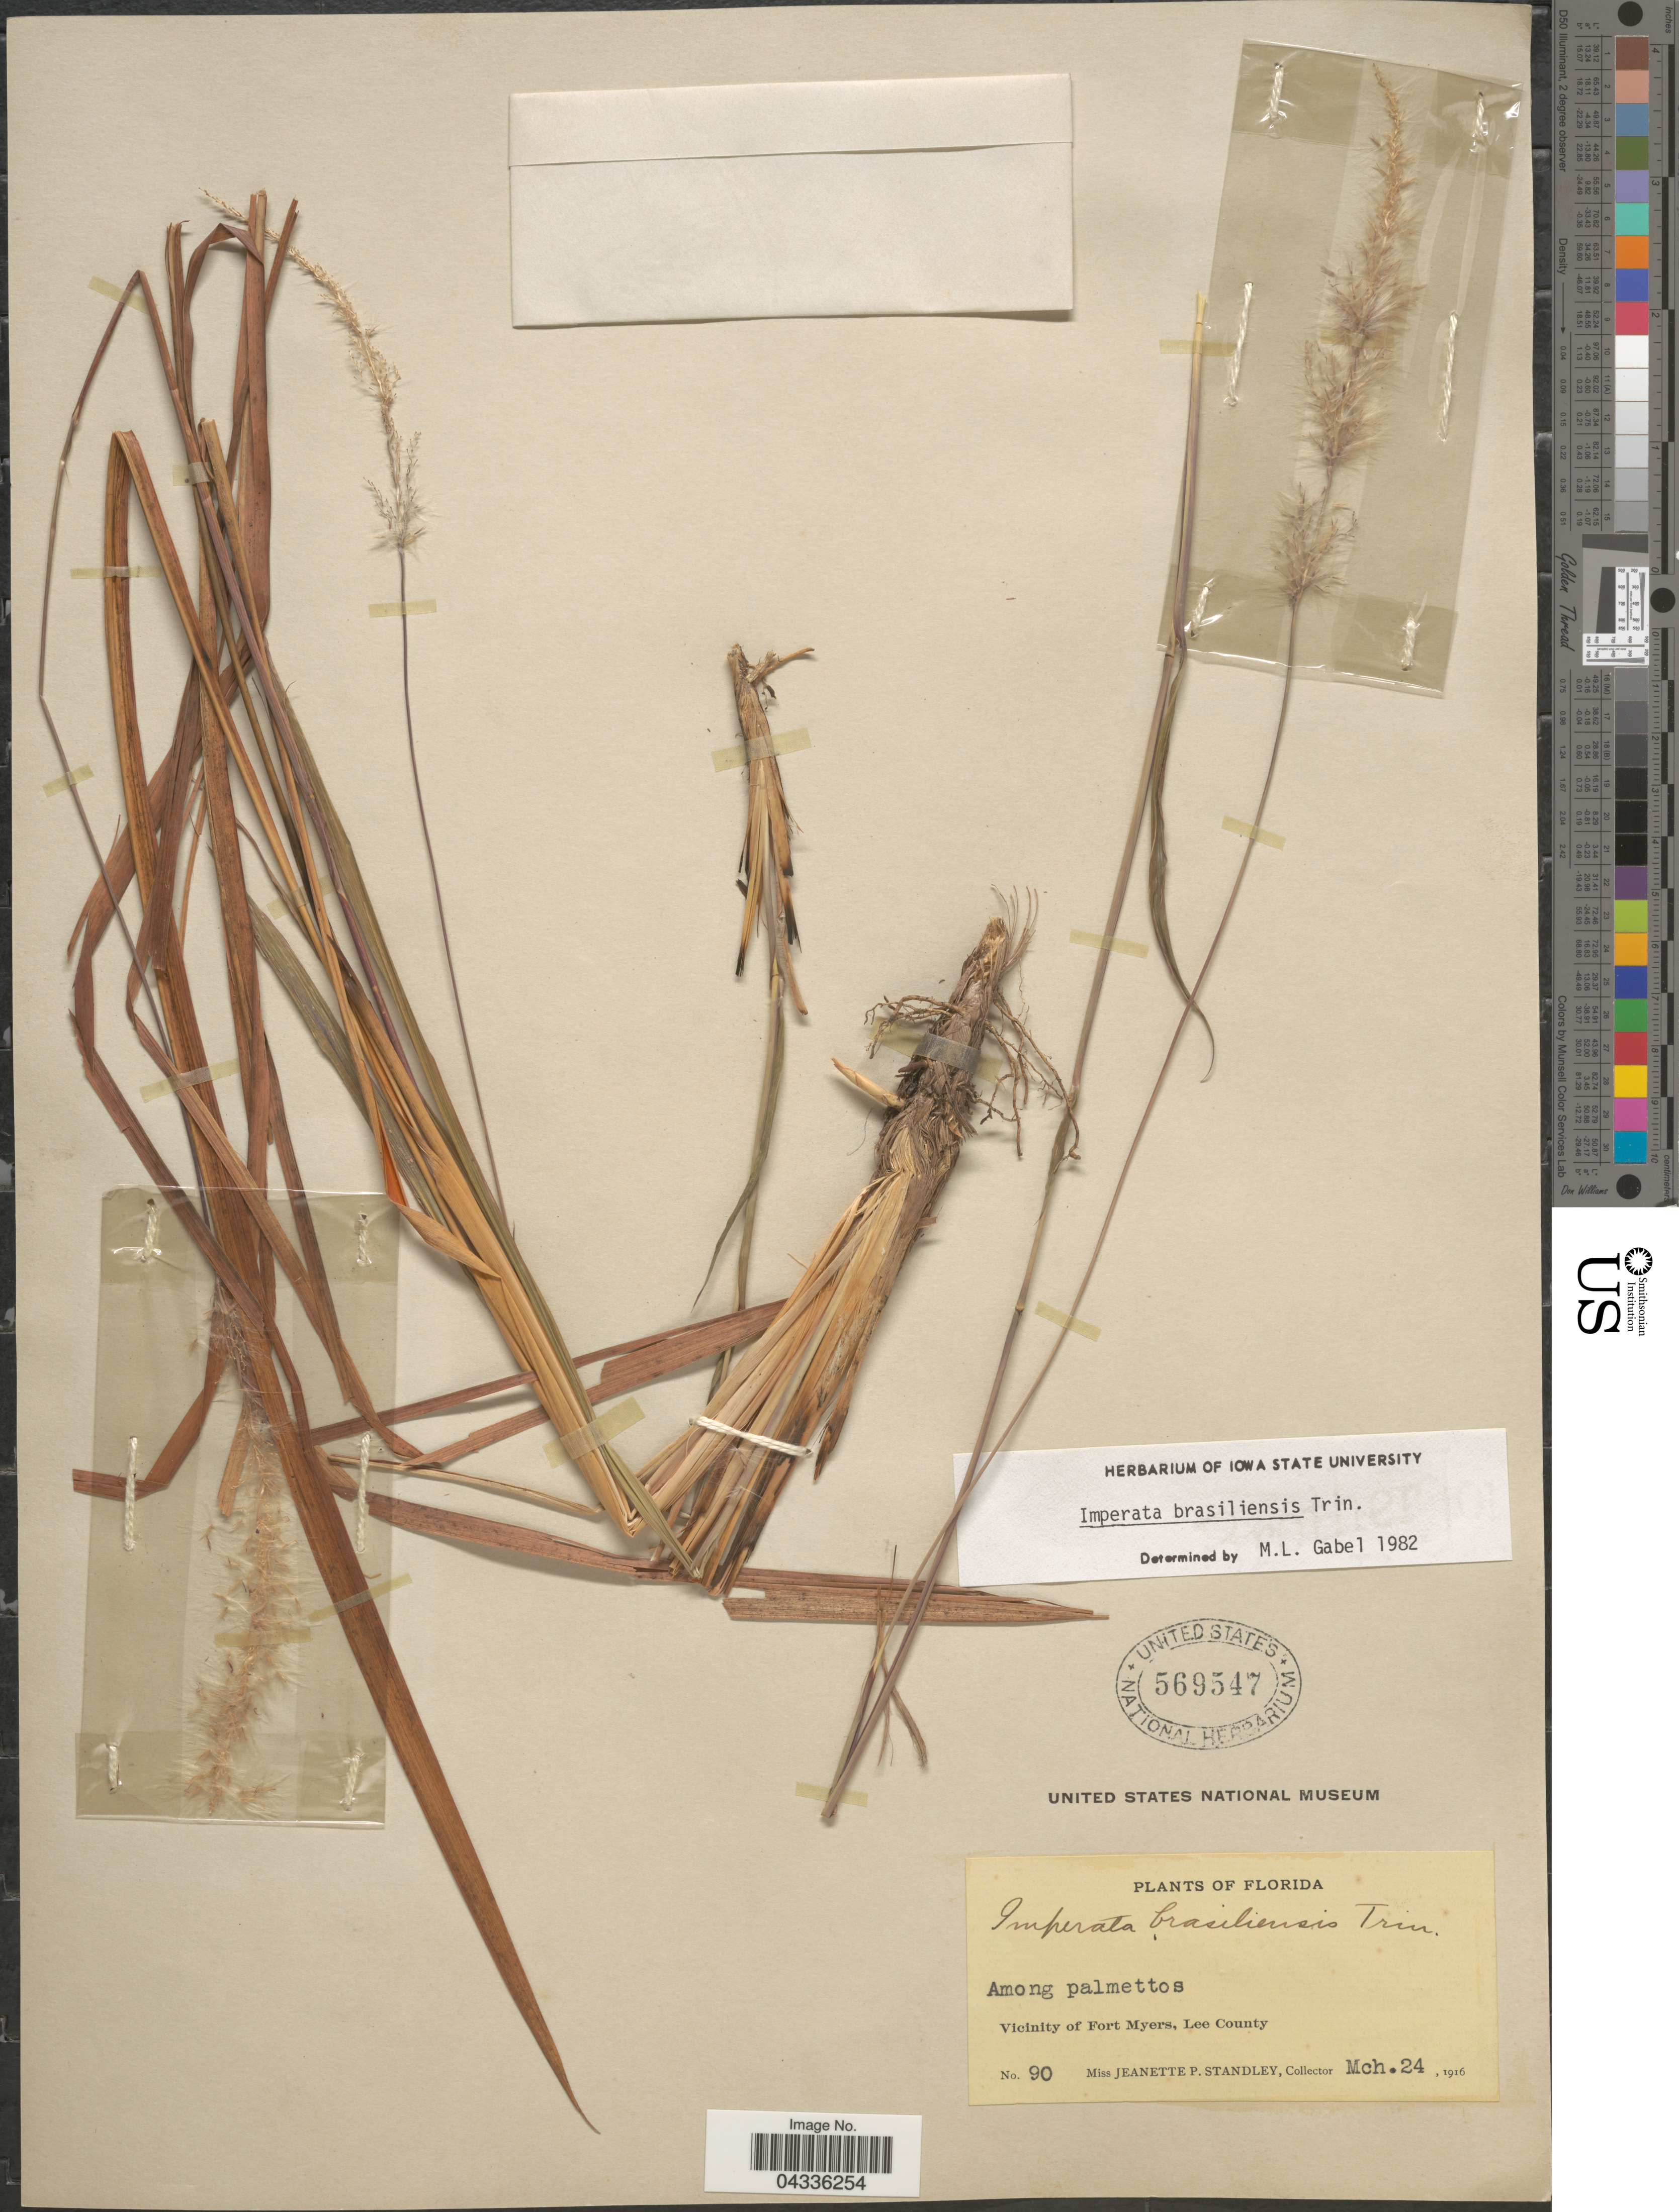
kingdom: Plantae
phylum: Tracheophyta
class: Liliopsida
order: Poales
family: Poaceae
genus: Imperata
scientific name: Imperata brasiliensis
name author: Trin.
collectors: J. P. Standley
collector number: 90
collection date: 1916-03-24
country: United States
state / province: Florida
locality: Vicinity of Fort Myers, Lee County.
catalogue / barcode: US 569547